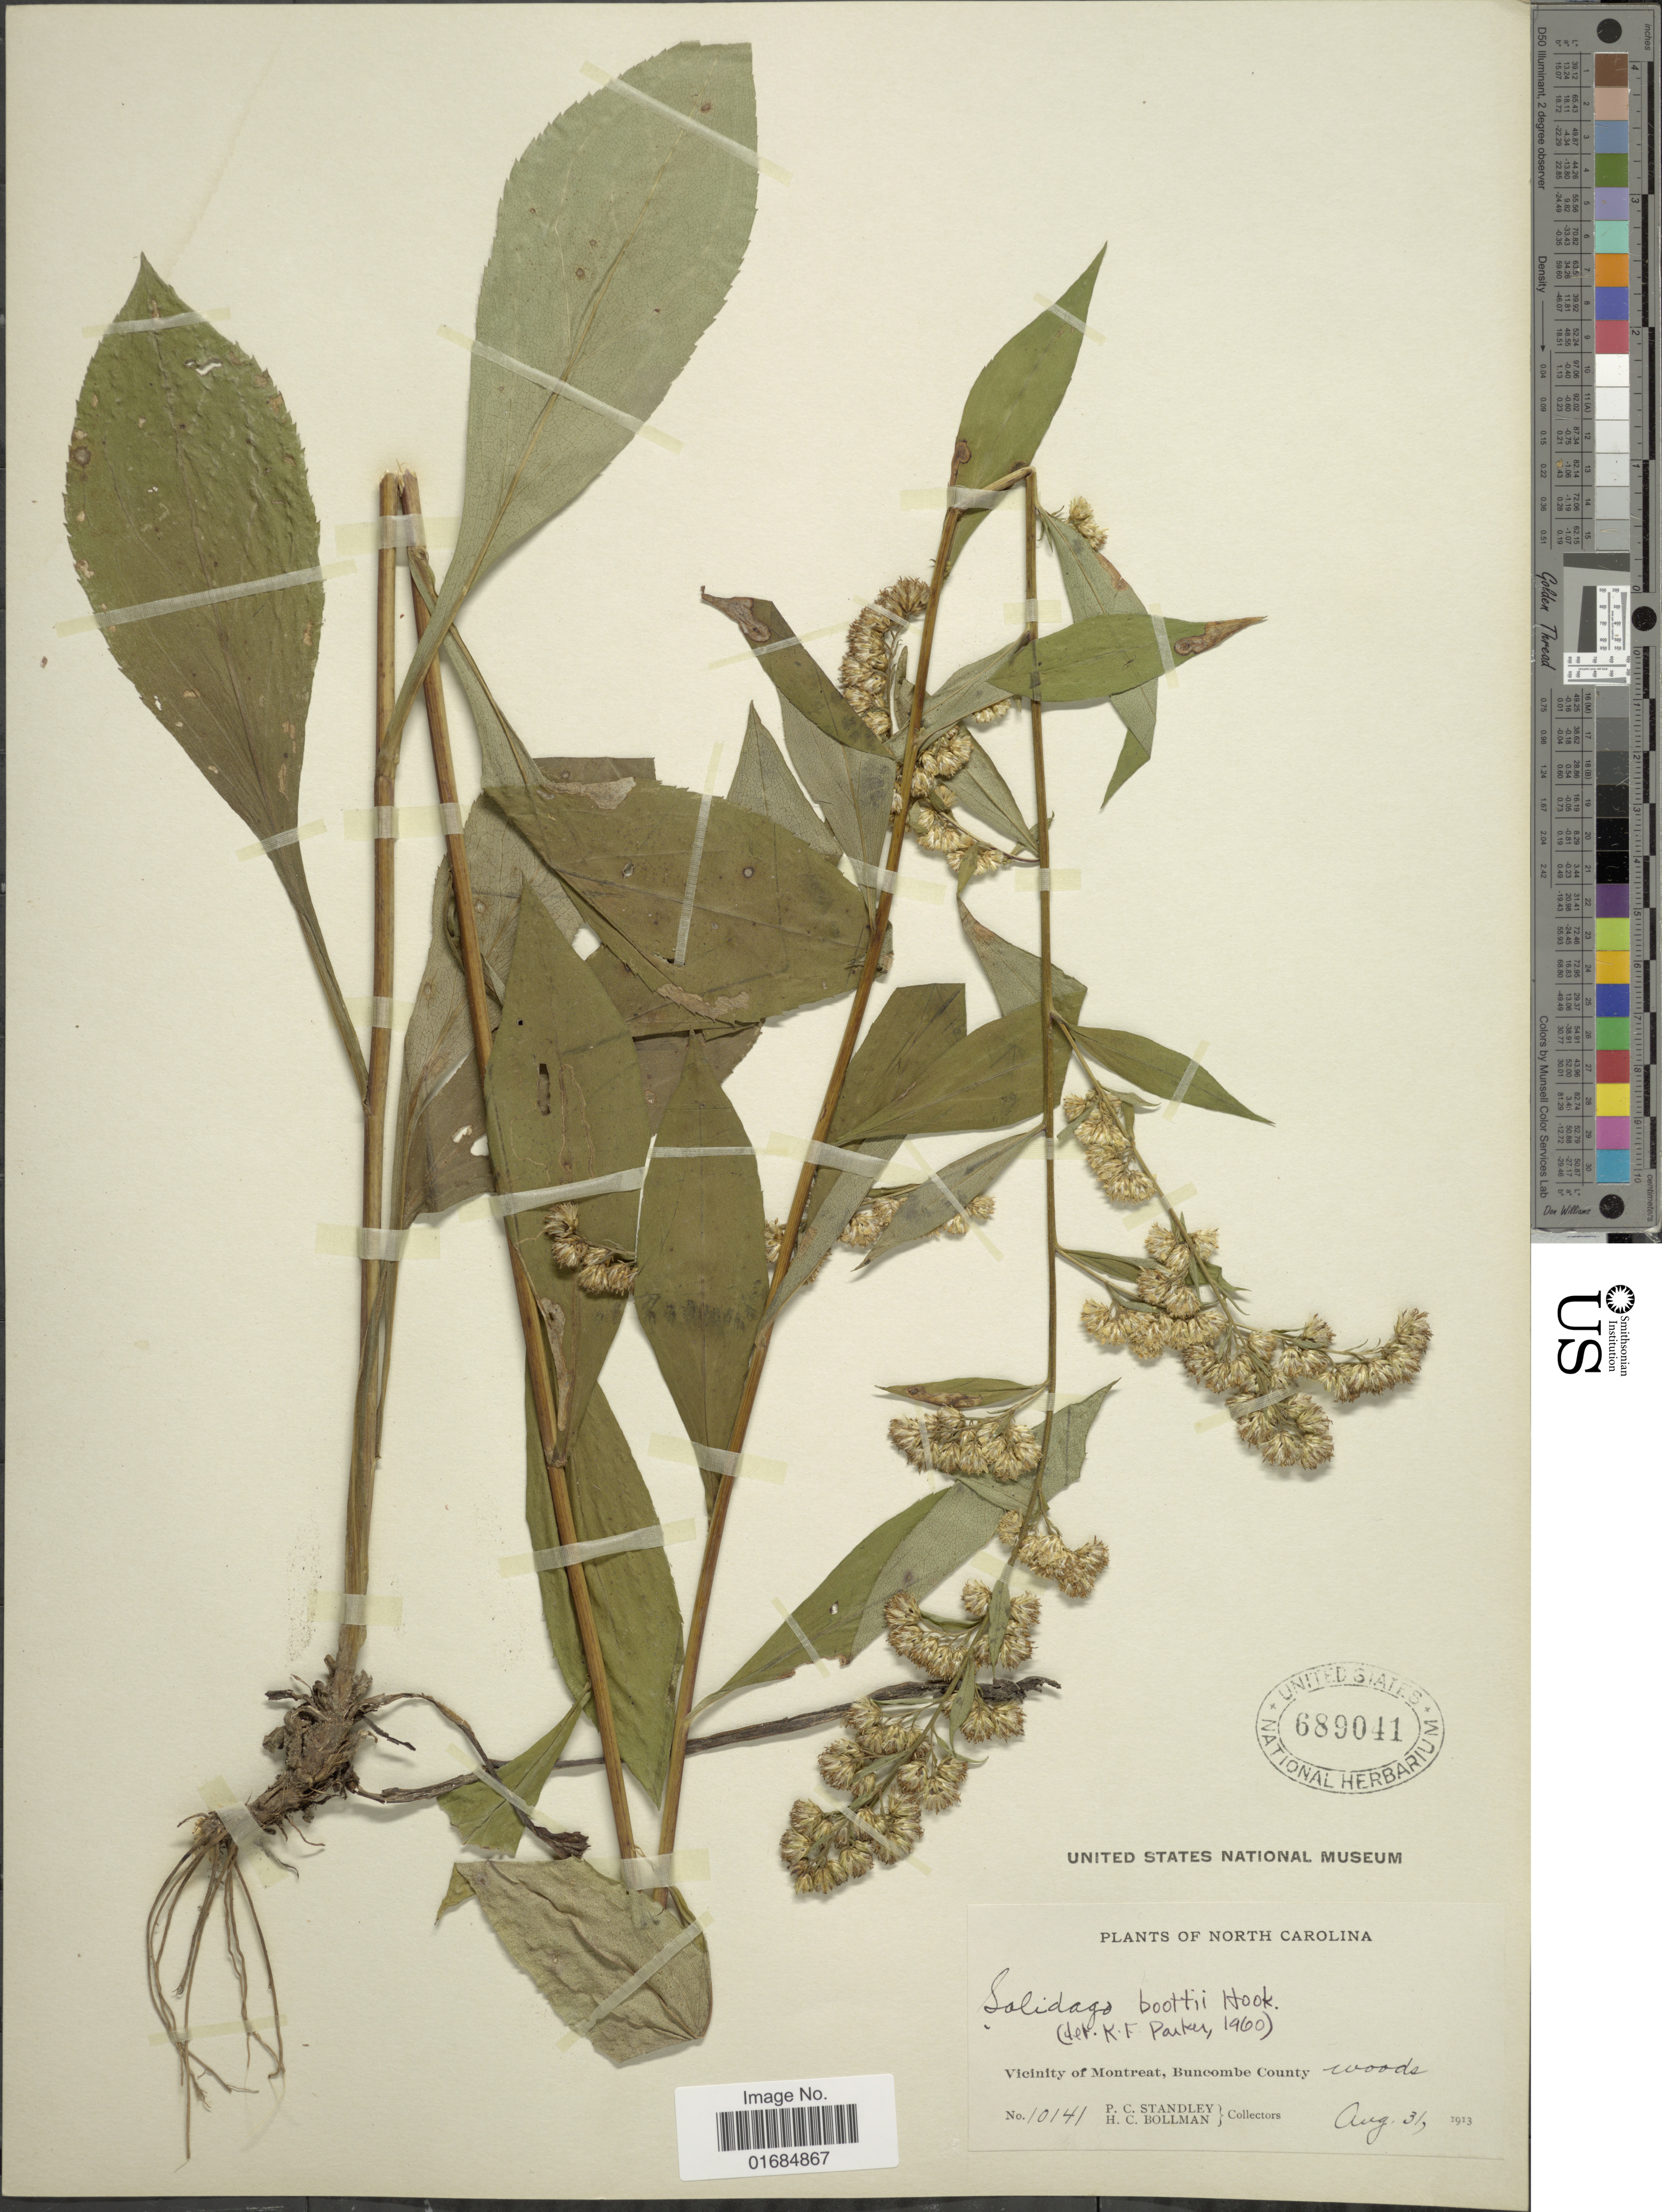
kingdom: Plantae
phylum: Tracheophyta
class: Magnoliopsida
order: Asterales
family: Asteraceae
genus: Solidago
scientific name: Solidago boottii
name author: Hook.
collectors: P. C. Standley & H. C. Bollman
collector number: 10141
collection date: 1913-08-31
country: United States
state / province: North Carolina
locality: Vicinity of Motreat, Buncombe County woods.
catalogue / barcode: US 689041